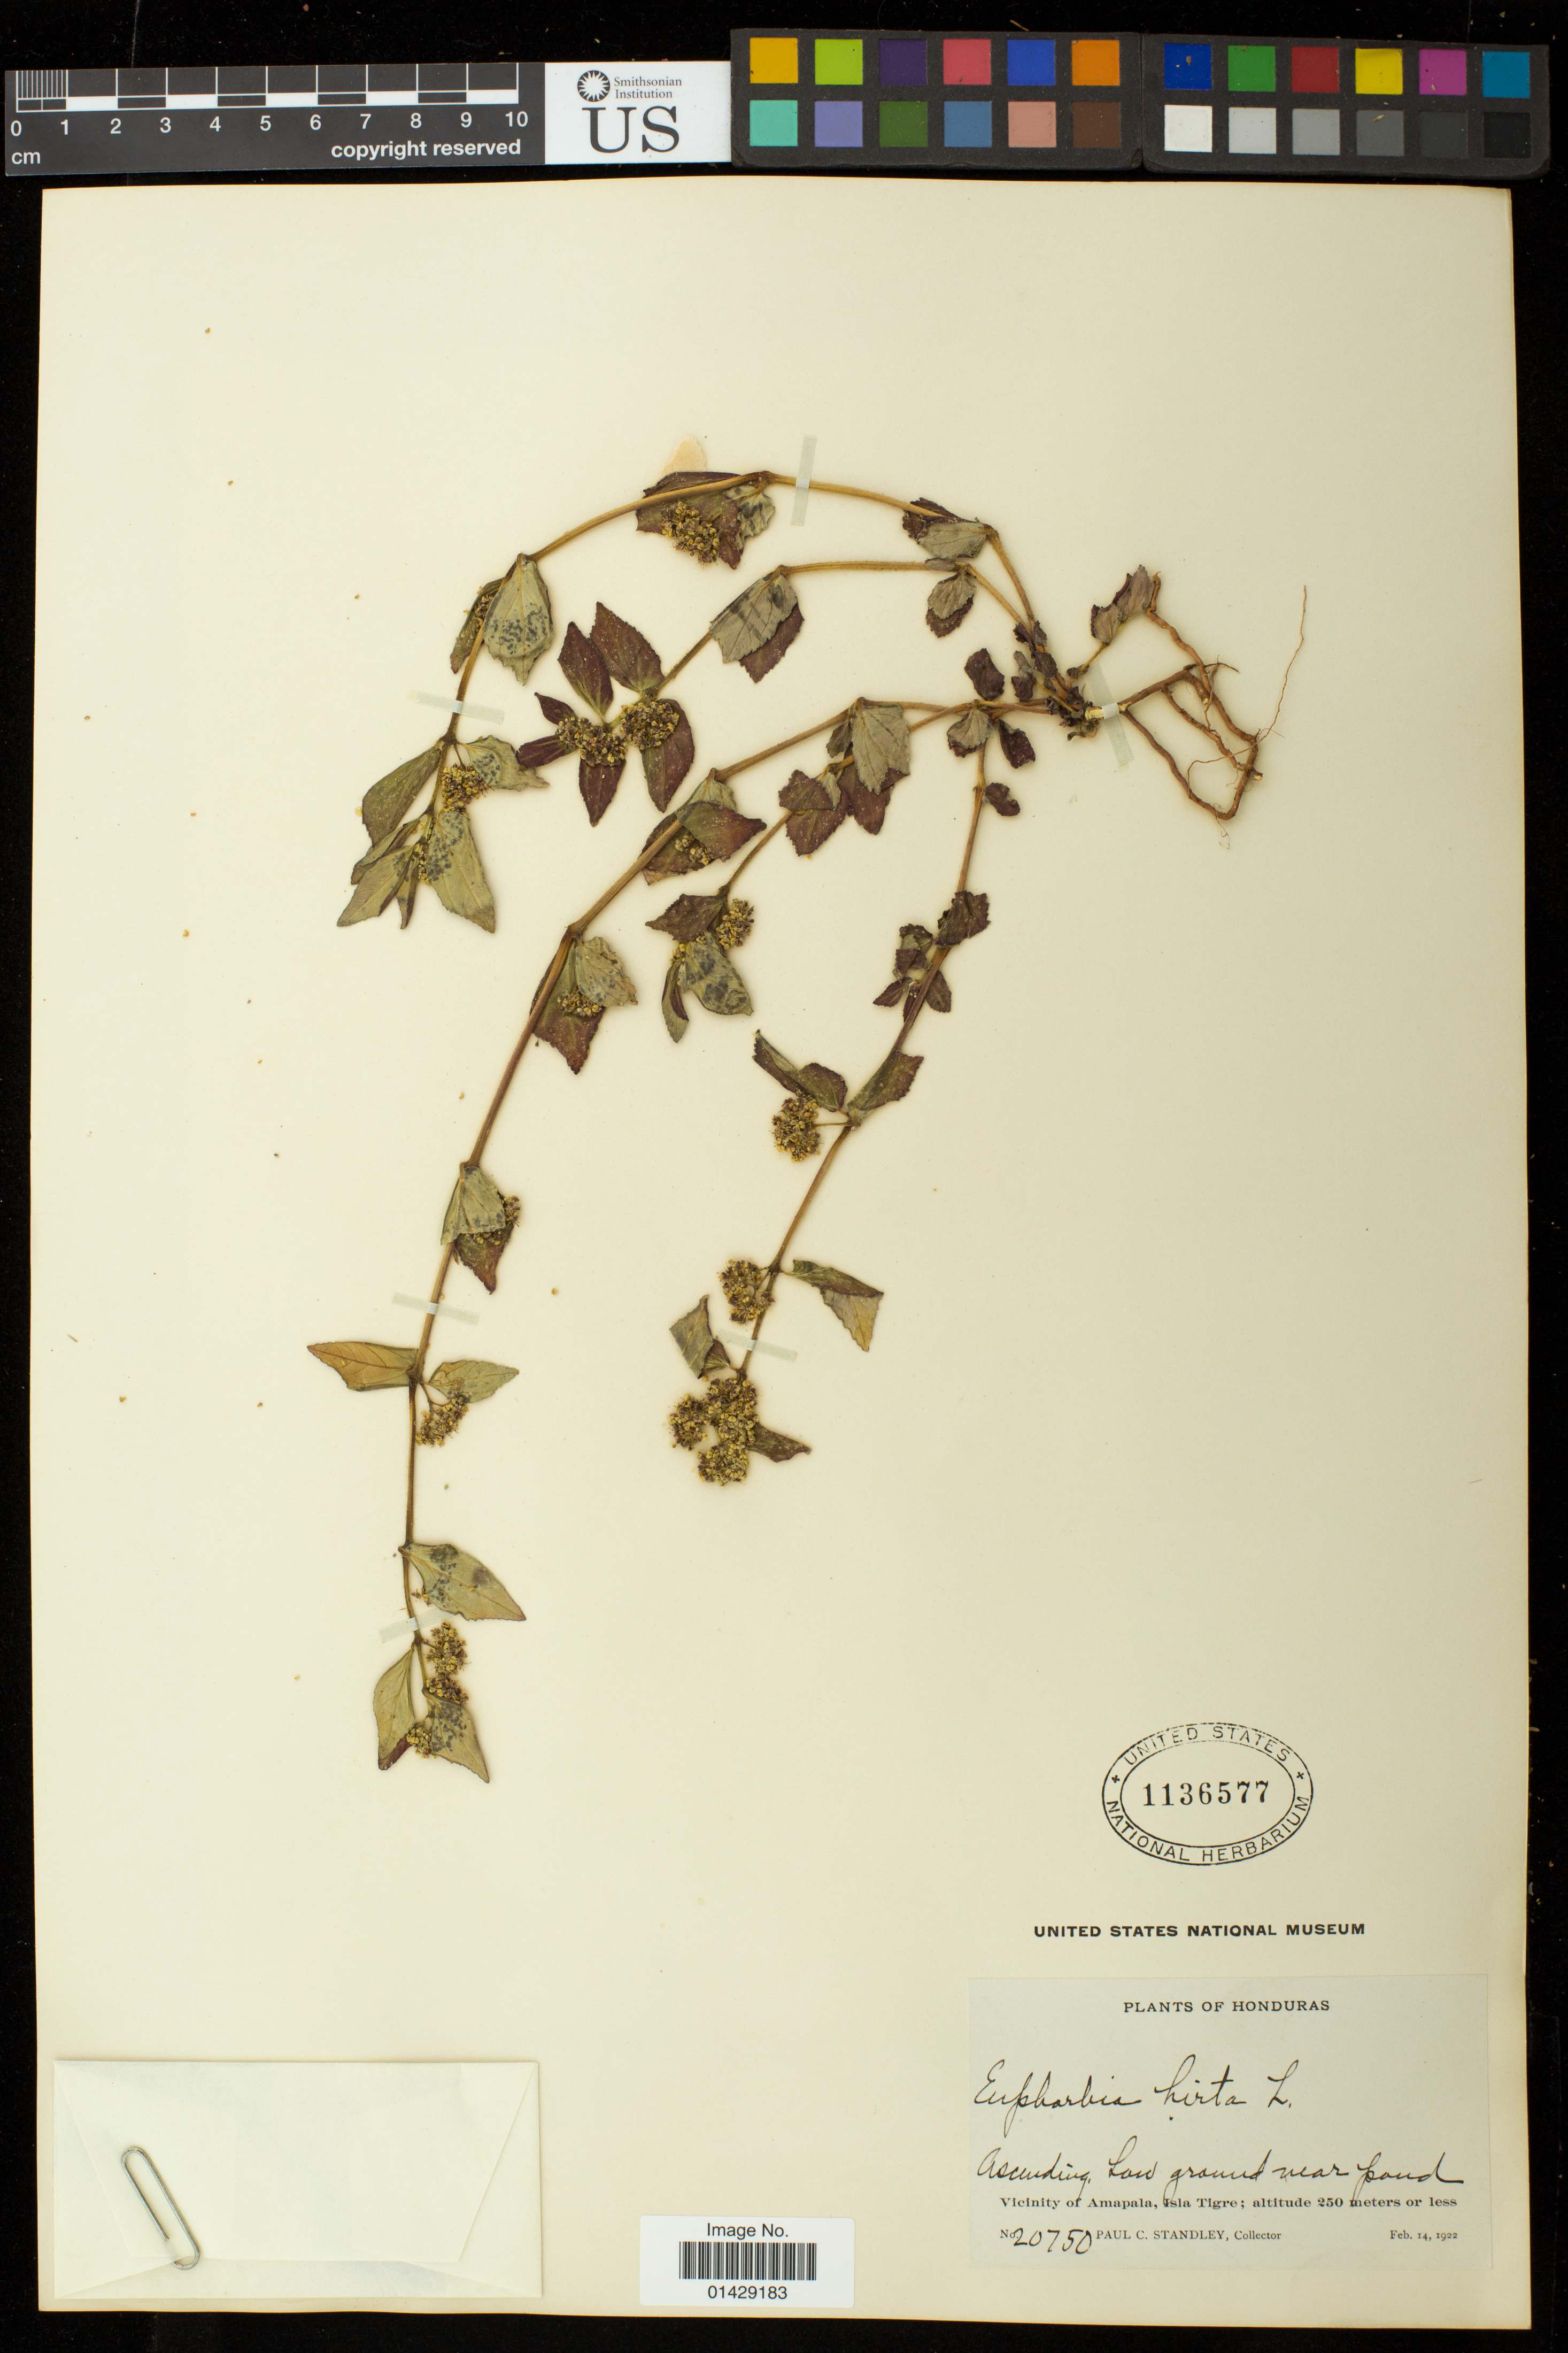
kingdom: Plantae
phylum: Tracheophyta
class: Magnoliopsida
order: Malpighiales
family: Euphorbiaceae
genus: Euphorbia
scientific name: Euphorbia hirta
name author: L.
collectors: P. C. Standley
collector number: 20750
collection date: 1922-02-14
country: Honduras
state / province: Valle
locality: ground near pond Vicinity of Amapala, Isla Tigre.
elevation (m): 250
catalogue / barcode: US 1136577